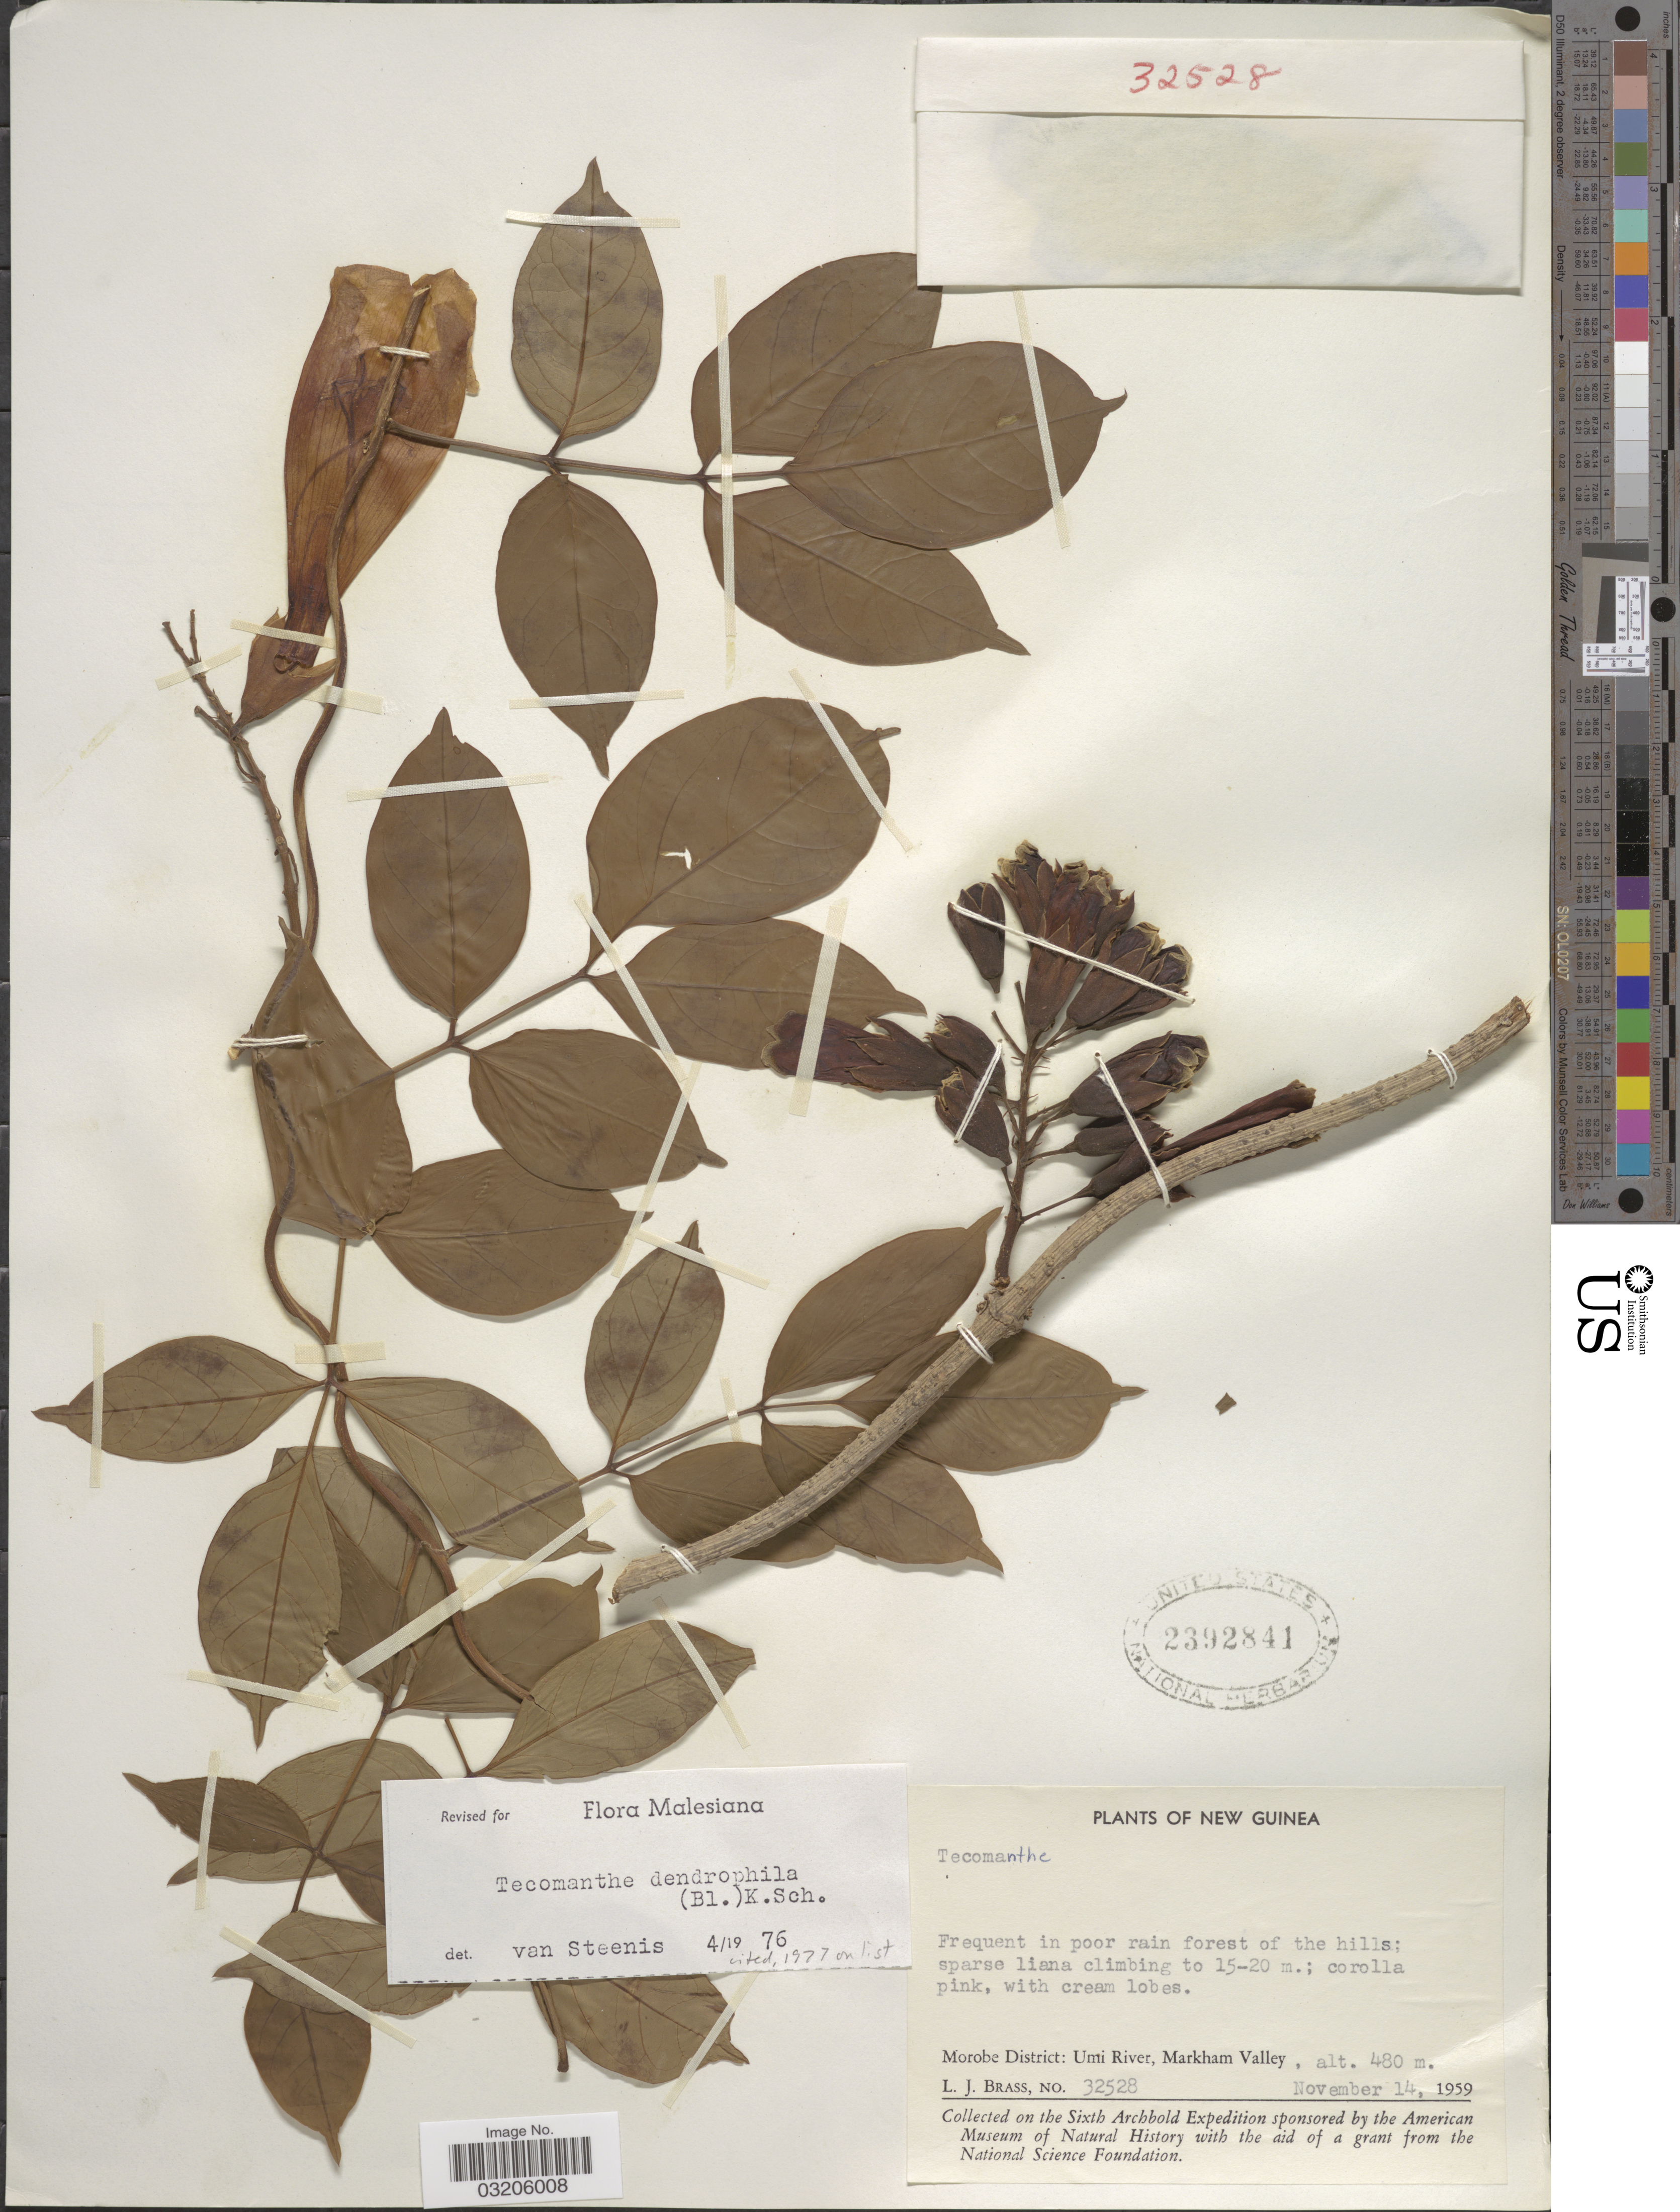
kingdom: Plantae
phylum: Tracheophyta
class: Magnoliopsida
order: Lamiales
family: Bignoniaceae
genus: Tecomanthe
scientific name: Tecomanthe dendrophila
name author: (Blume) K. Schum.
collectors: L. J. Brass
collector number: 32528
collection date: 1959-11-14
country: Papua New Guinea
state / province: Morobe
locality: New Guinea. Morobe District. Umi River, Markham Valley.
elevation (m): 480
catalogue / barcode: US 2392841